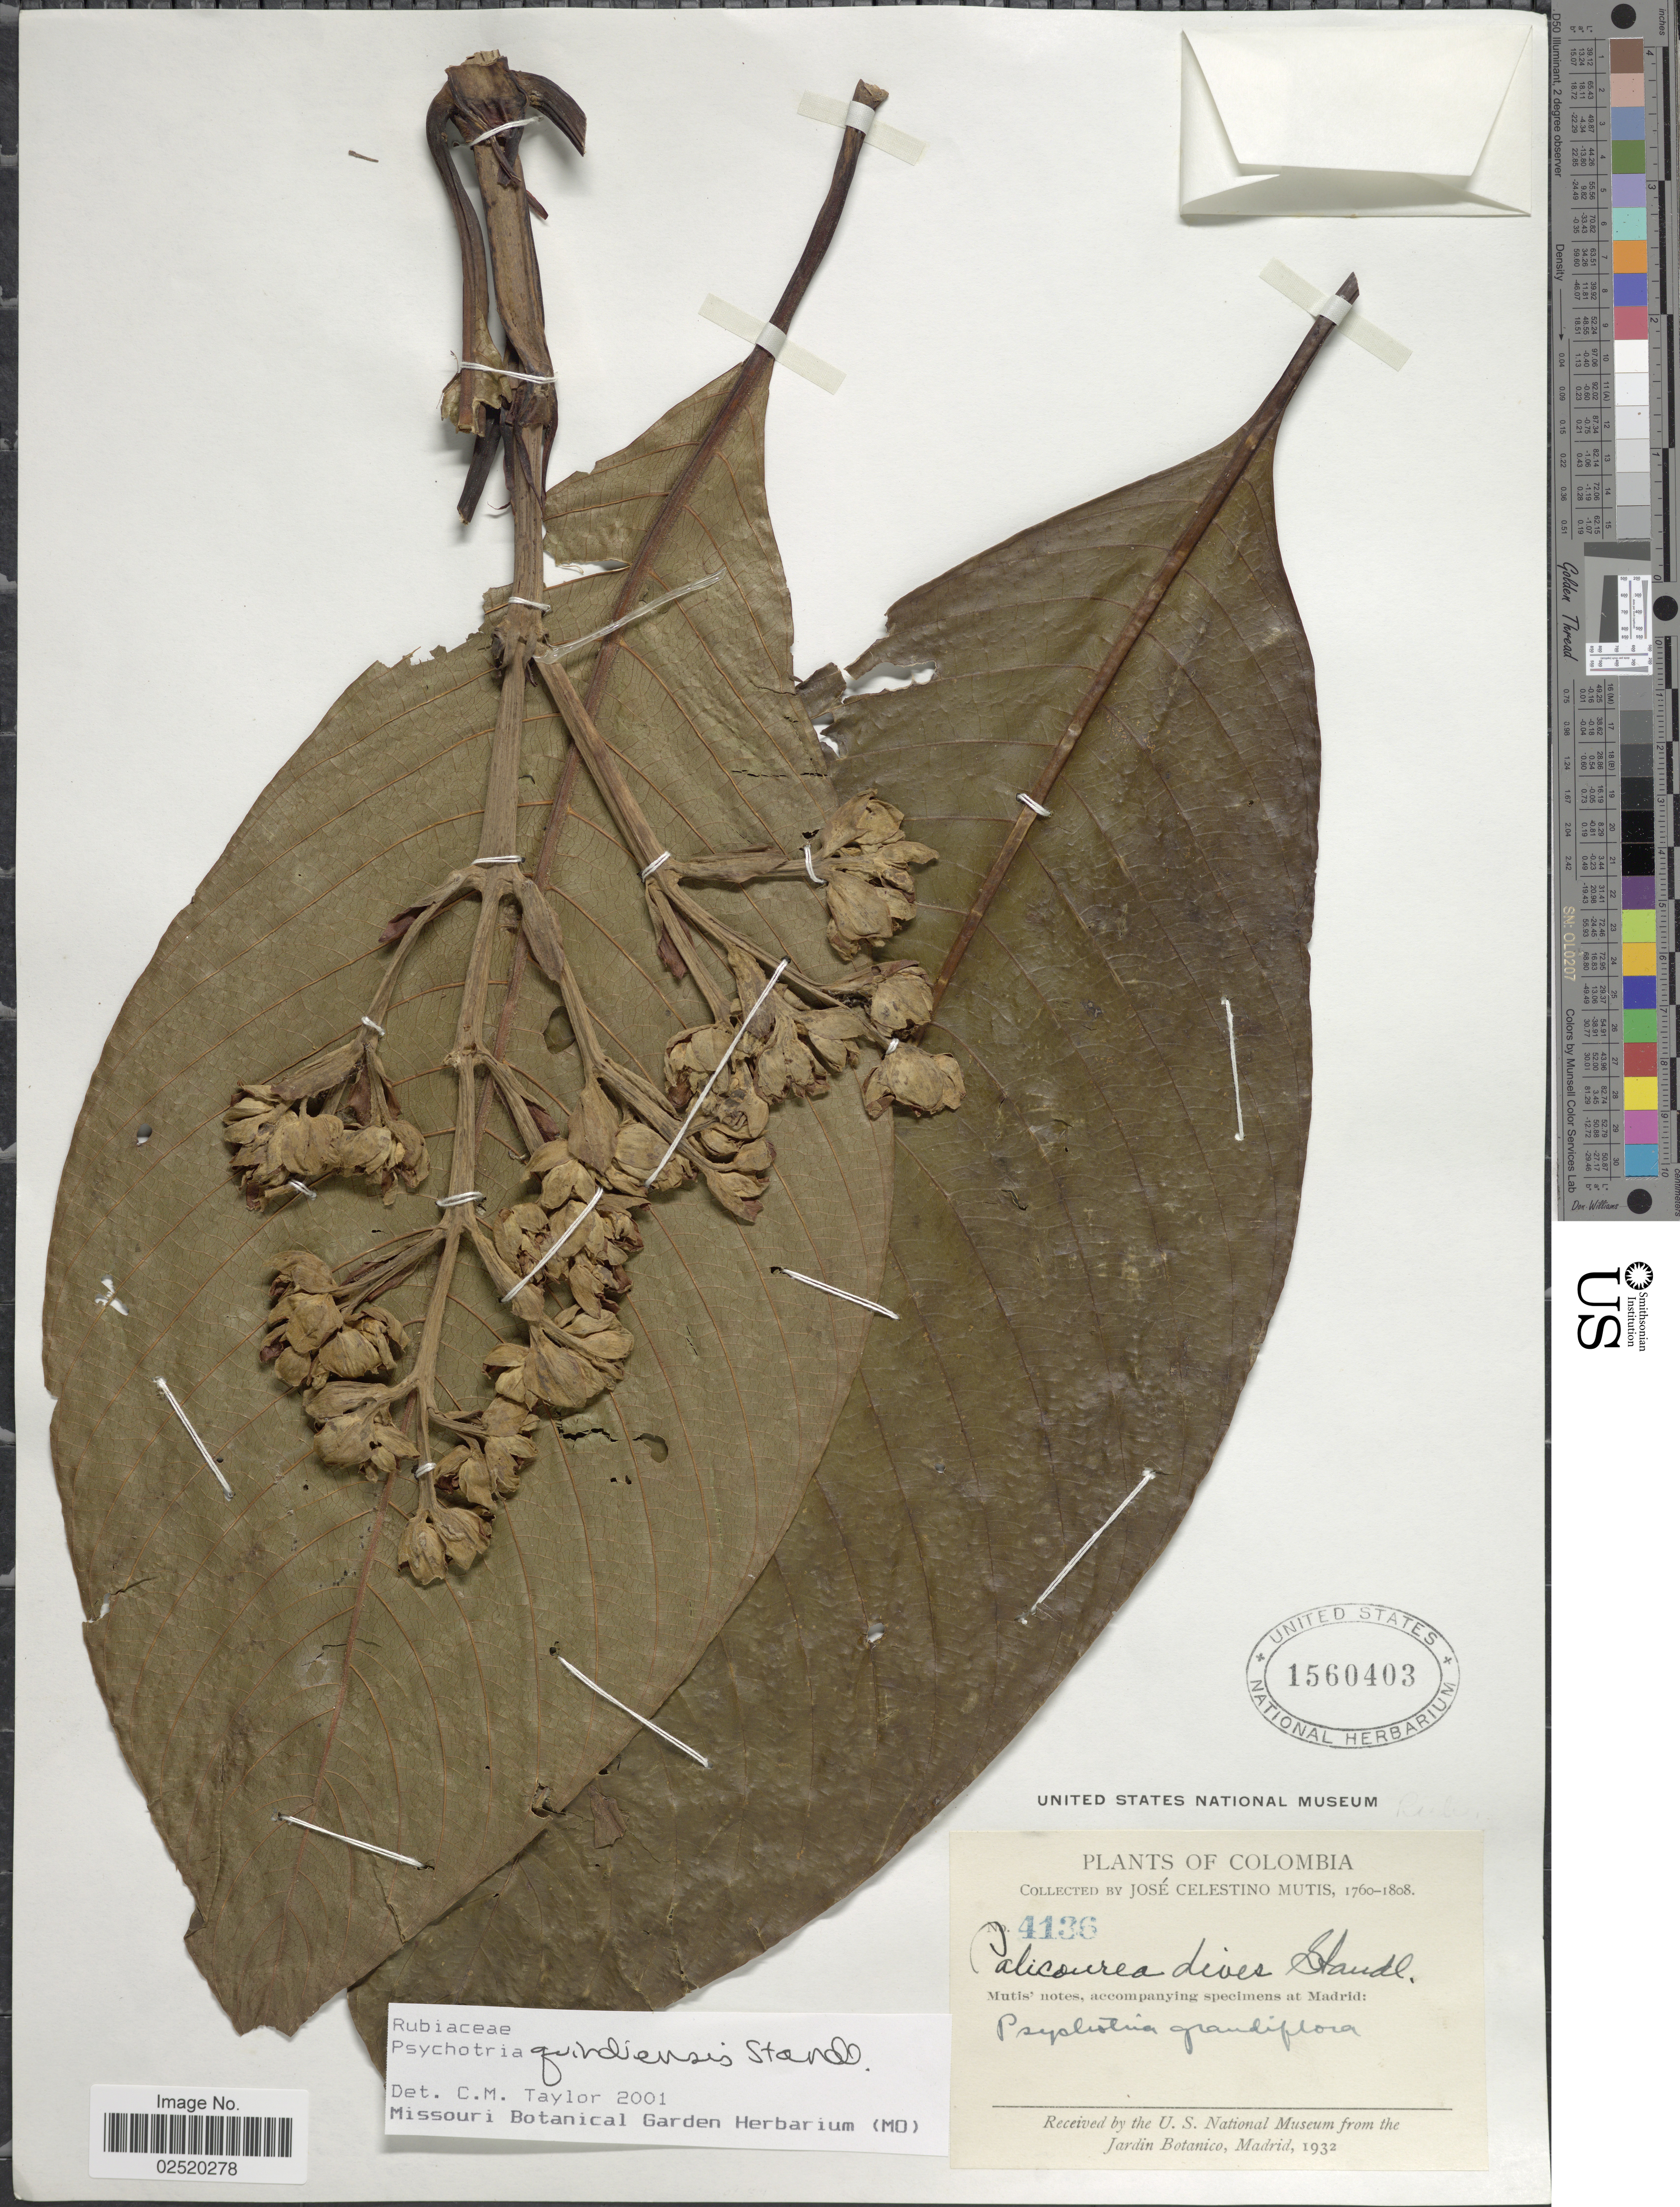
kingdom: Plantae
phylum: Tracheophyta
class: Magnoliopsida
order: Gentianales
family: Rubiaceae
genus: Psychotria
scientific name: Psychotria quindiensis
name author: Standl.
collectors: J. C. B. Mutis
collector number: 4136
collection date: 1760/1808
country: Colombia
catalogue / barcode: US 1560403